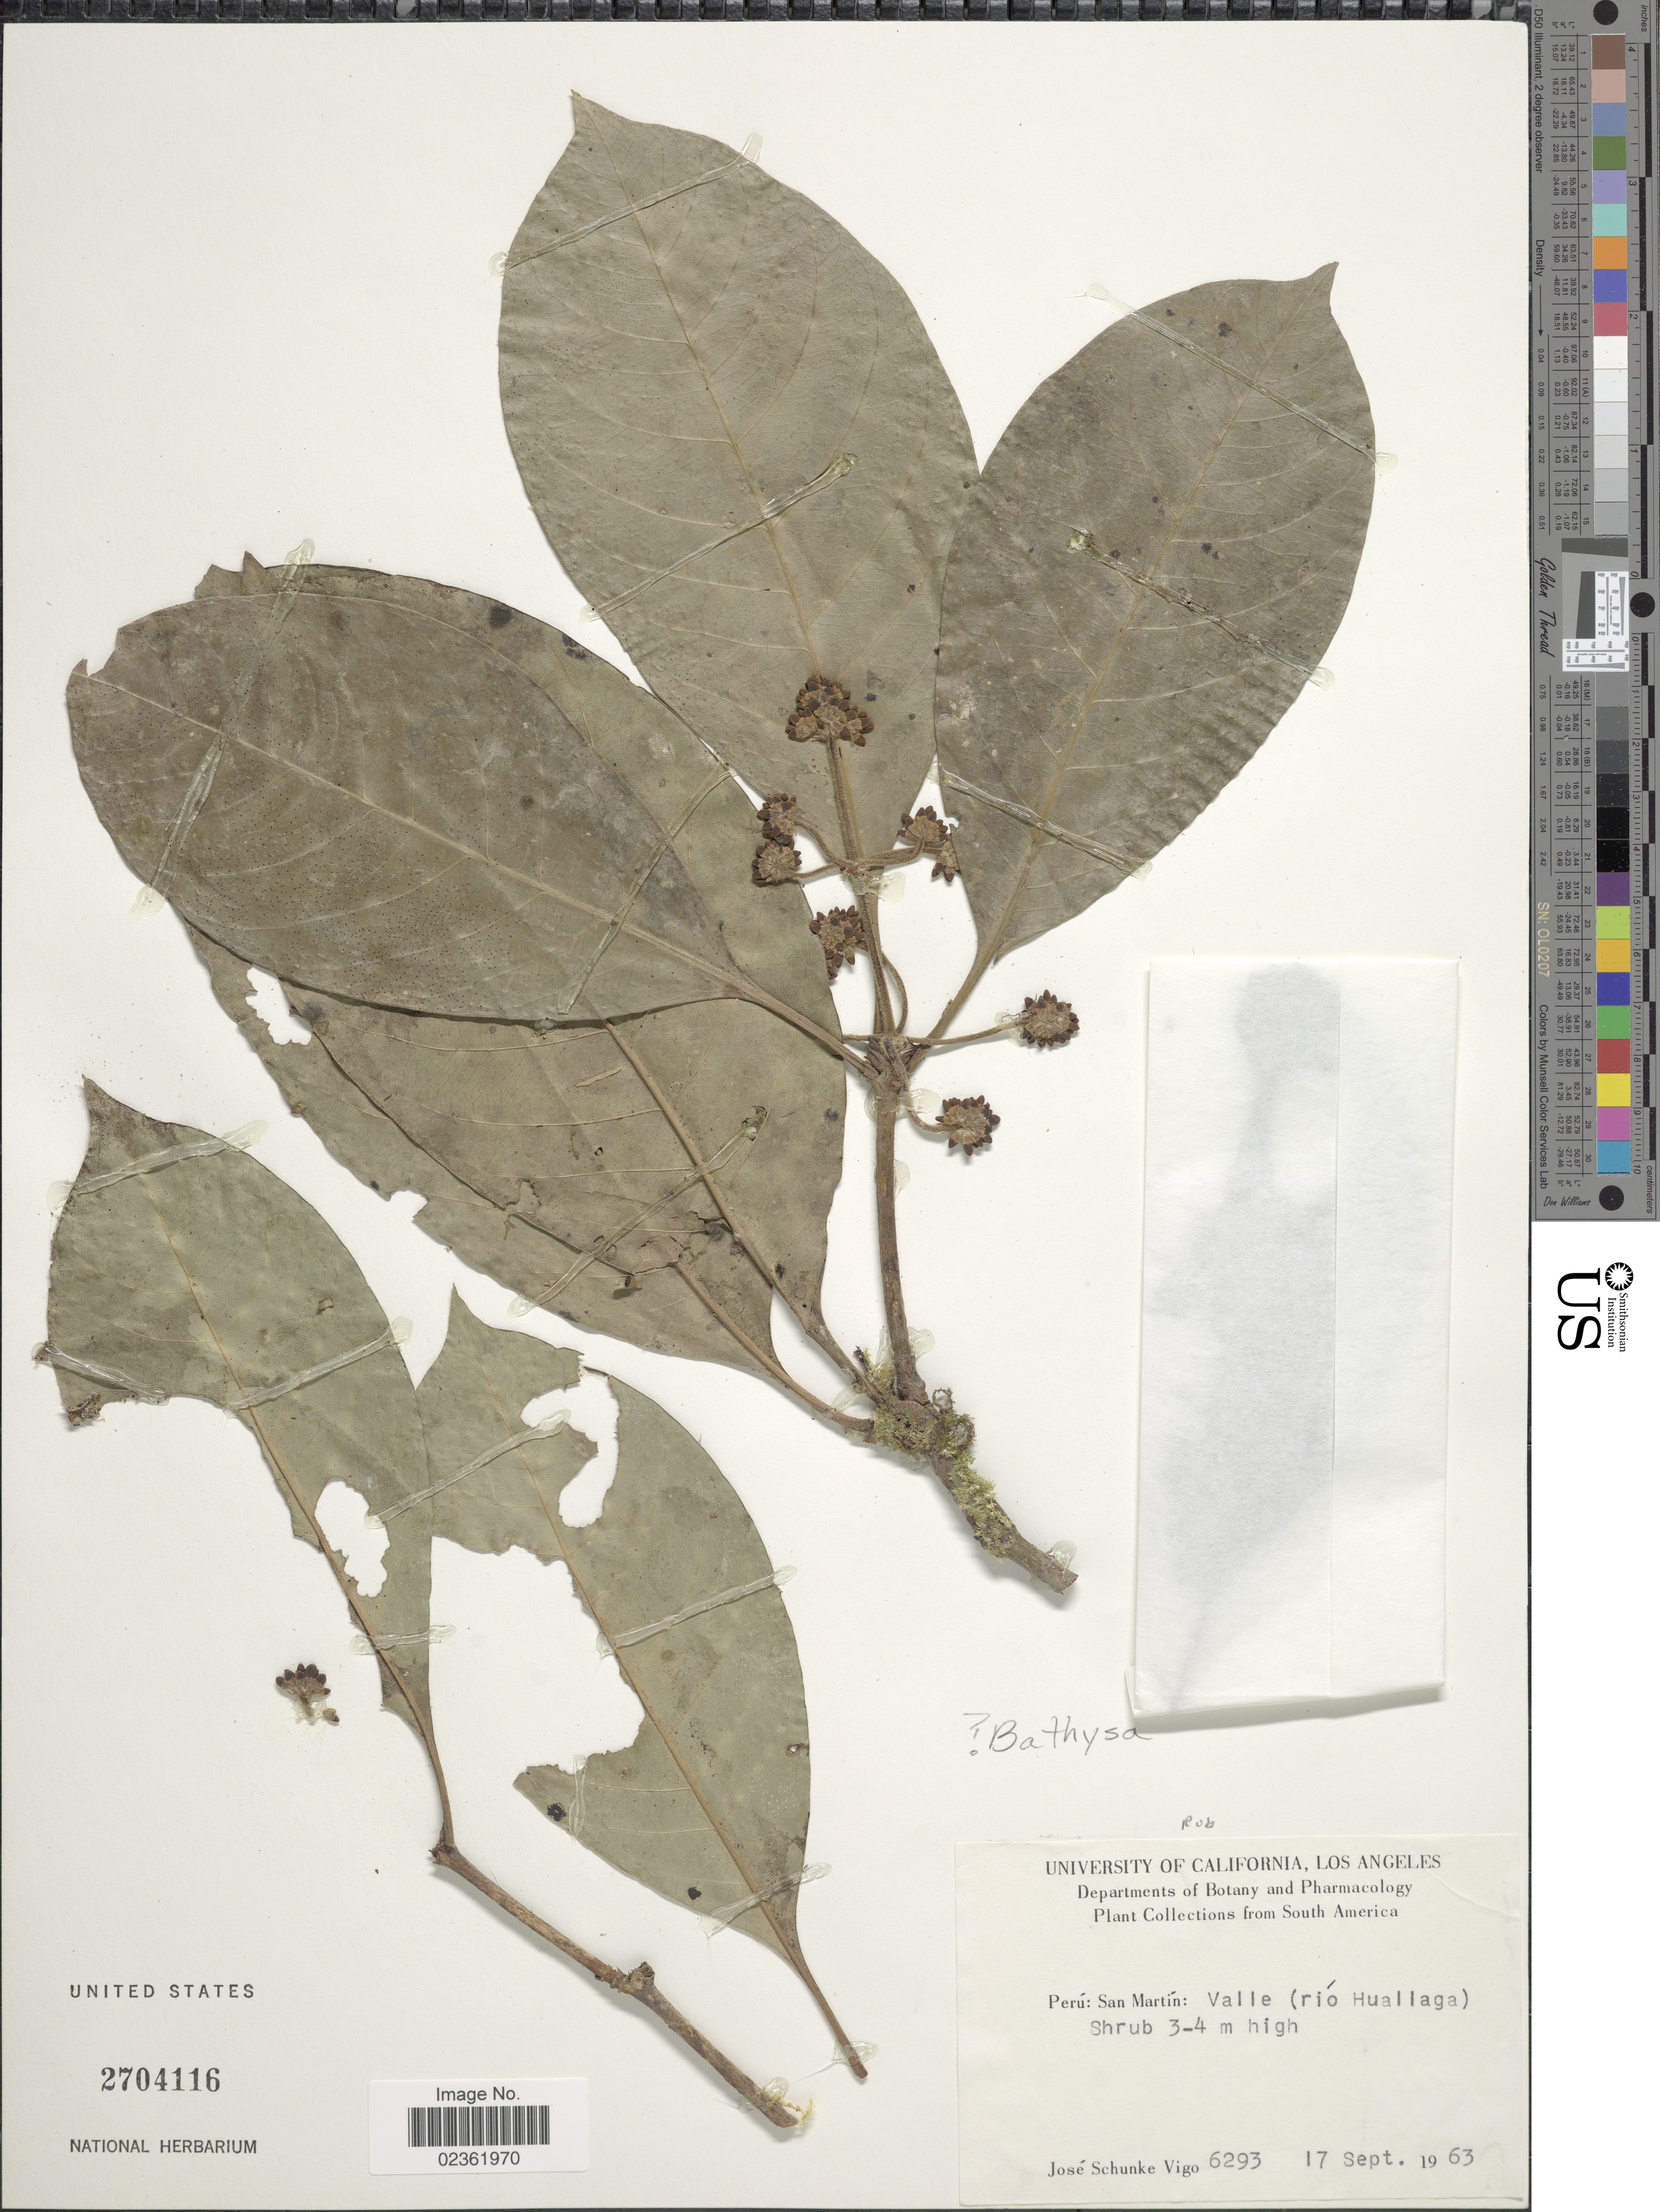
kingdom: Plantae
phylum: Tracheophyta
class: Magnoliopsida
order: Gentianales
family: Rubiaceae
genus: Bathysa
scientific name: Bathysa sp.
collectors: J. Schunke Vigo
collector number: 6293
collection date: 1963-09-17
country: Peru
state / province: San Martín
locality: Valle (rio Huallaga).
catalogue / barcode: US 2704116